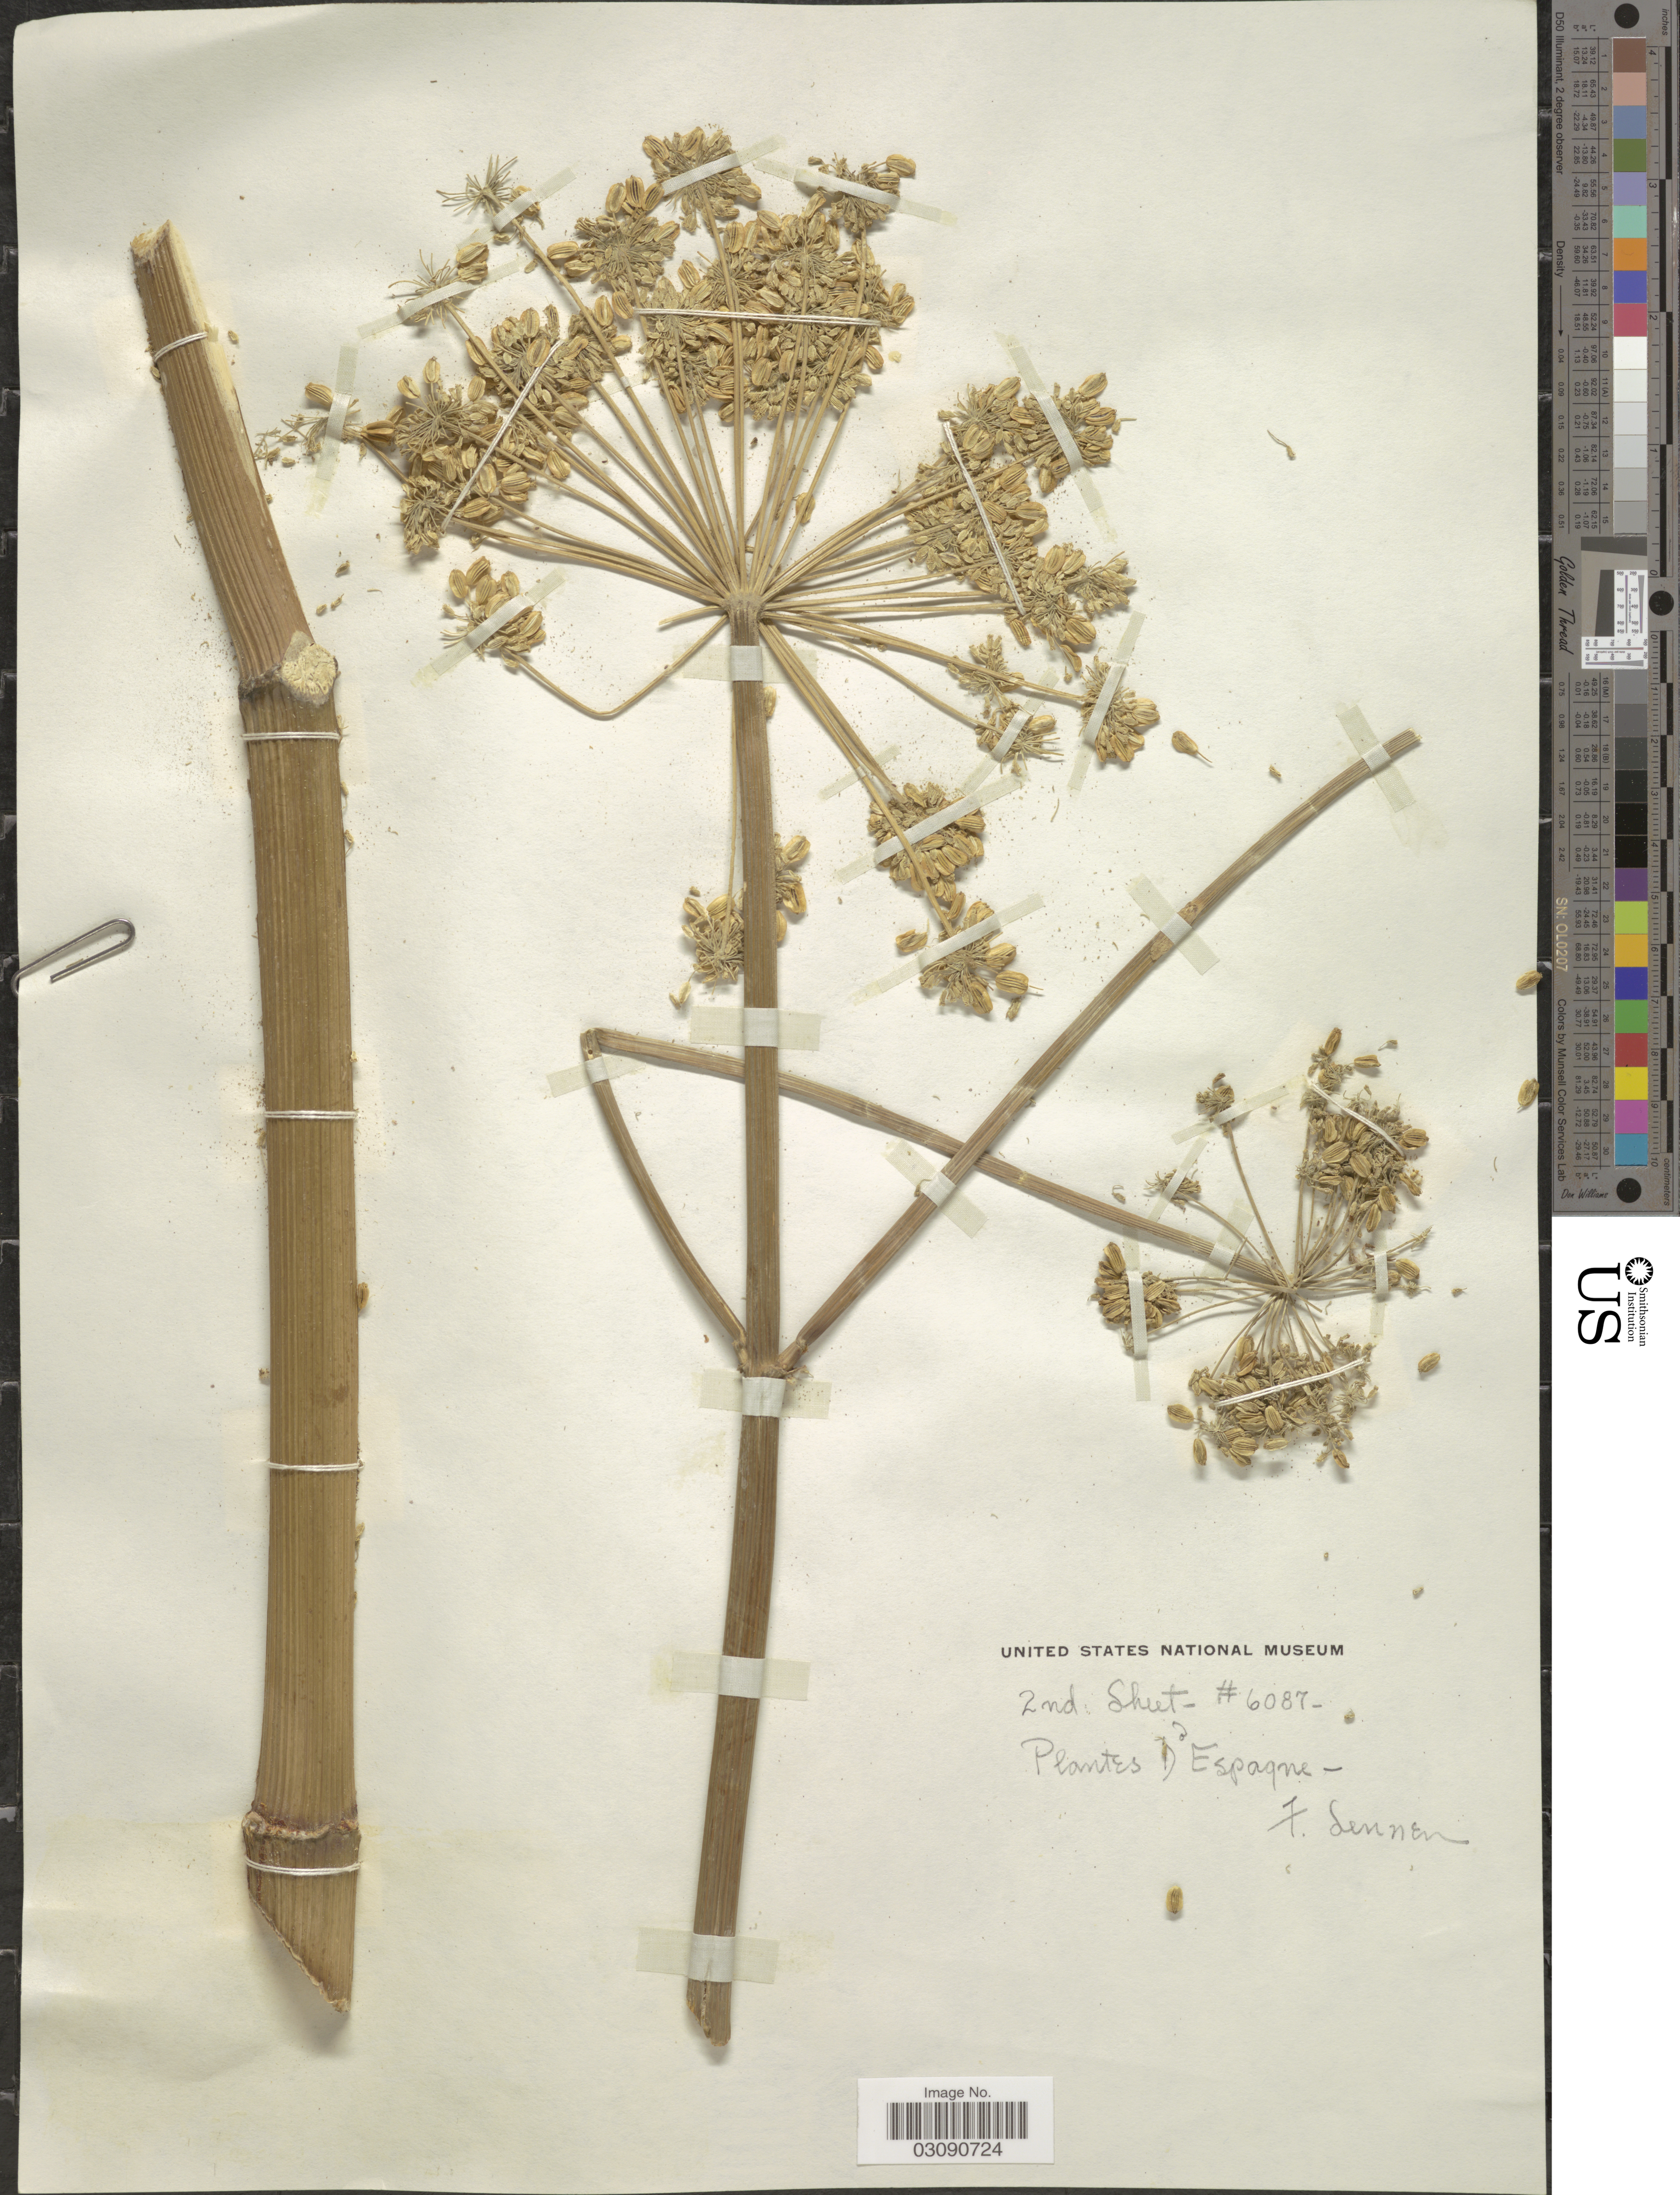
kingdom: Plantae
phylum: Tracheophyta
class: Magnoliopsida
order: Apiales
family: Apiaceae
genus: Angelica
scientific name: Angelica sylvestris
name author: L.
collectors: E. Sennen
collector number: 6087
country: Spain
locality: D'Espagne.